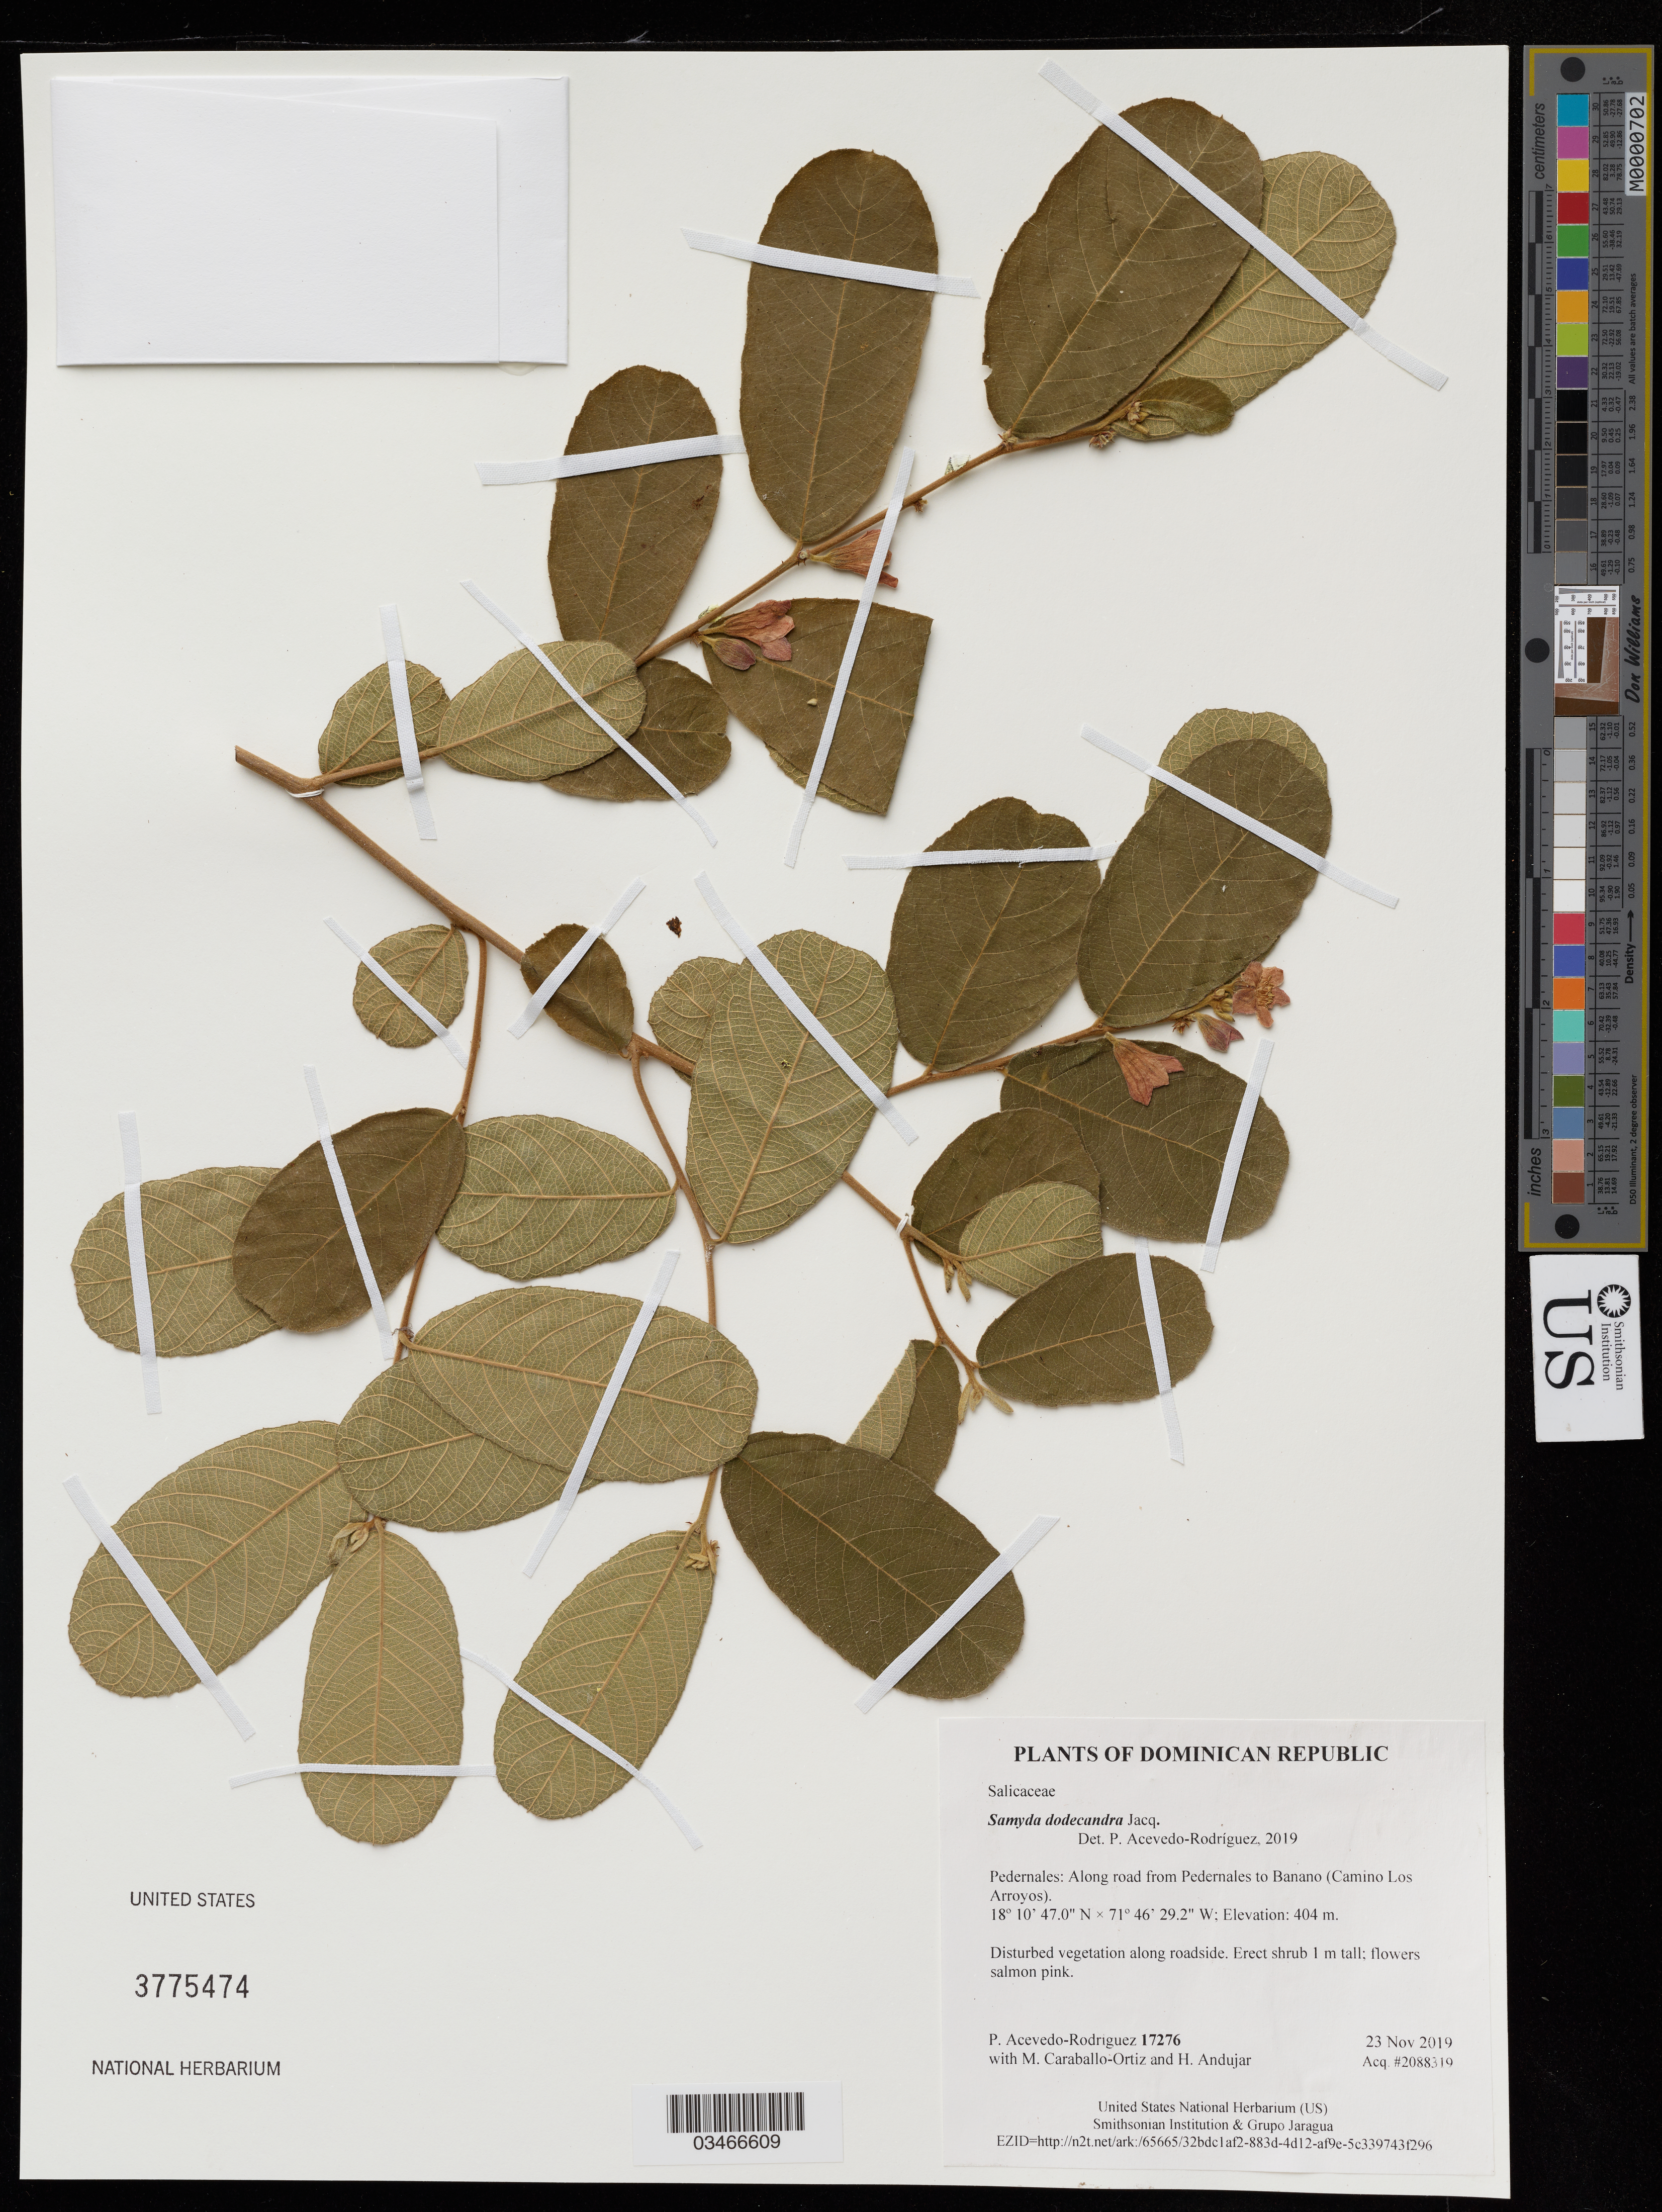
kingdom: Plantae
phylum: Tracheophyta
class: Magnoliopsida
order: Malpighiales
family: Salicaceae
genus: Samyda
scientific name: Samyda dodecandra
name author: Jacq.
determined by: Acevedo-Rodriguez, P., (US), Smithsonian Institution - National Museum of Natural History (UNITED STATES)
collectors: P. Acevedo-Rodriguez, M. Caraballo-Ortiz & H. Andujar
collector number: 17276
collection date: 2019-11-23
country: Dominican Republic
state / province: Pedernales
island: Hispaniola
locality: Along road from Pedernales to Banano (Camino Los Arroyos), disturbed roadside vegetation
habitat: Disturbed vegetation along roadside.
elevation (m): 404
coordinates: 18.17972 N, 71.77478 W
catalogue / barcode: US 3775474